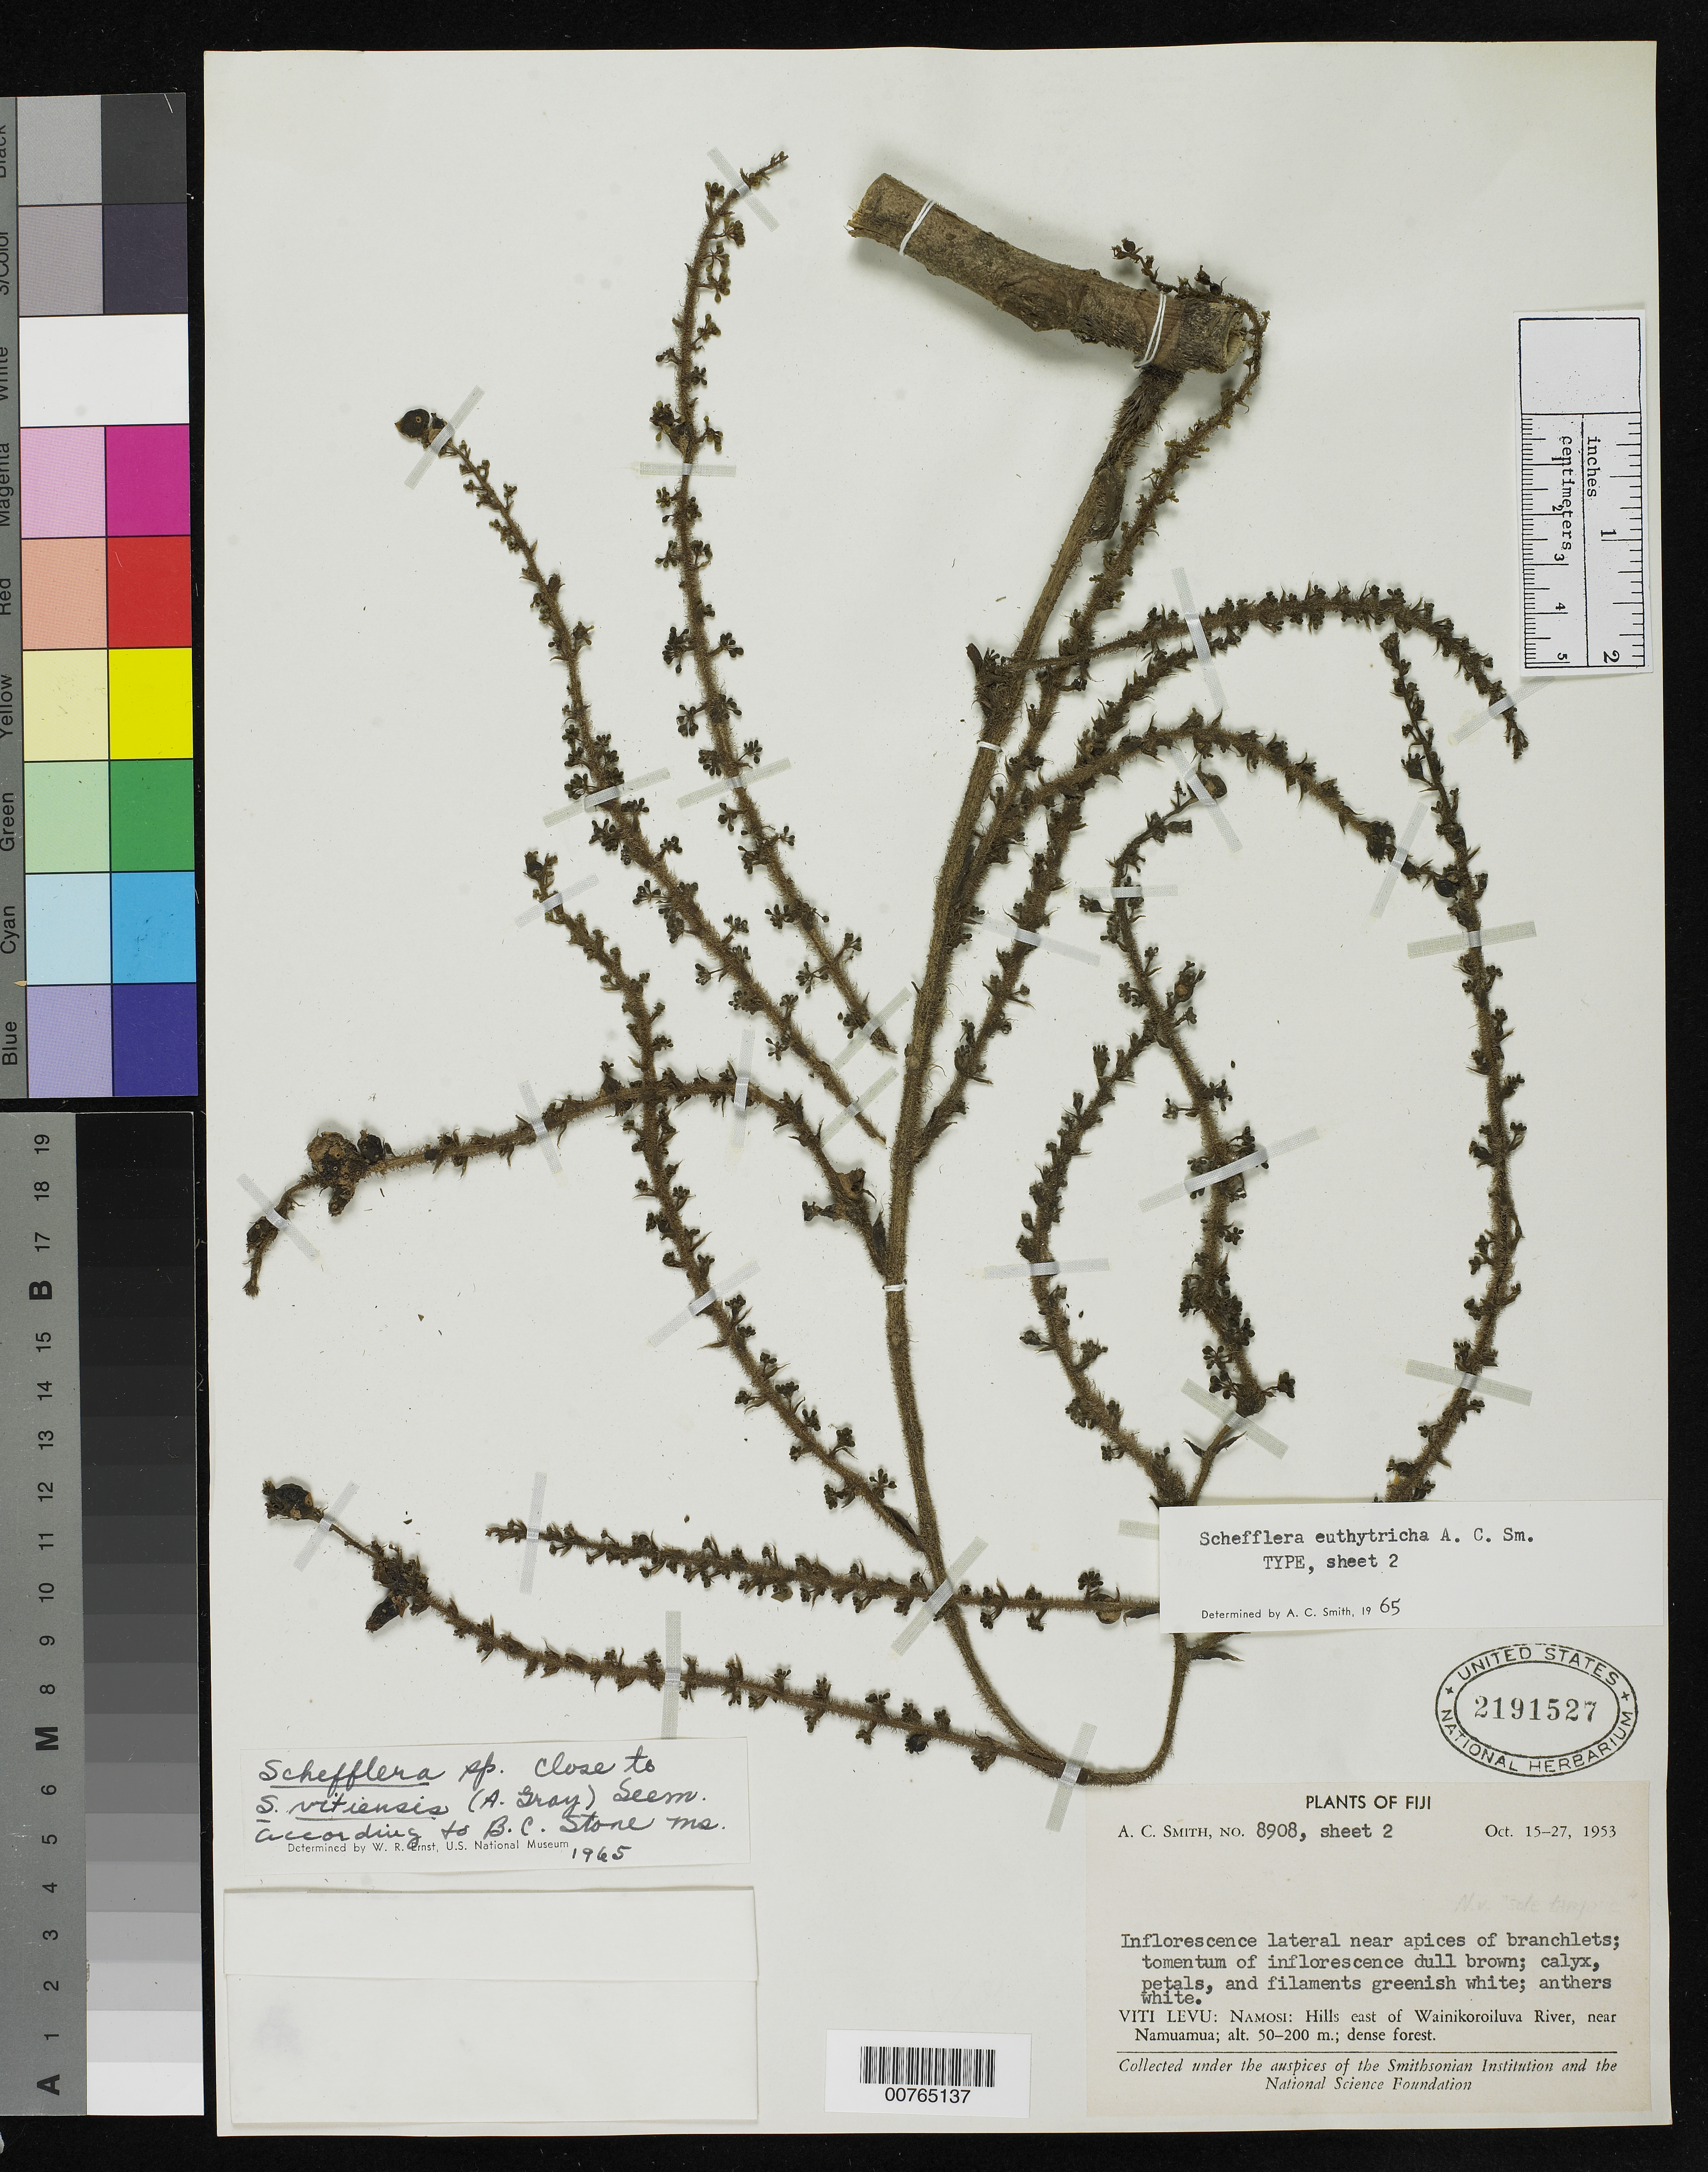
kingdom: Plantae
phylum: Tracheophyta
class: Magnoliopsida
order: Apiales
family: Araliaceae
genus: Schefflera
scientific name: Schefflera euthytricha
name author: A.C. Sm.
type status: Holotype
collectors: A. C. Smith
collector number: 8908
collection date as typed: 15 Oct 1953 to 27 Oct 1953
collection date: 1953-10-15/1953-10-27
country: Fiji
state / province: Namosi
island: Viti Levu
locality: East of Wainikoroiluva River, near Namuamua. [Viti Levu Group]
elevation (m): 50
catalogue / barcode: US 2191527